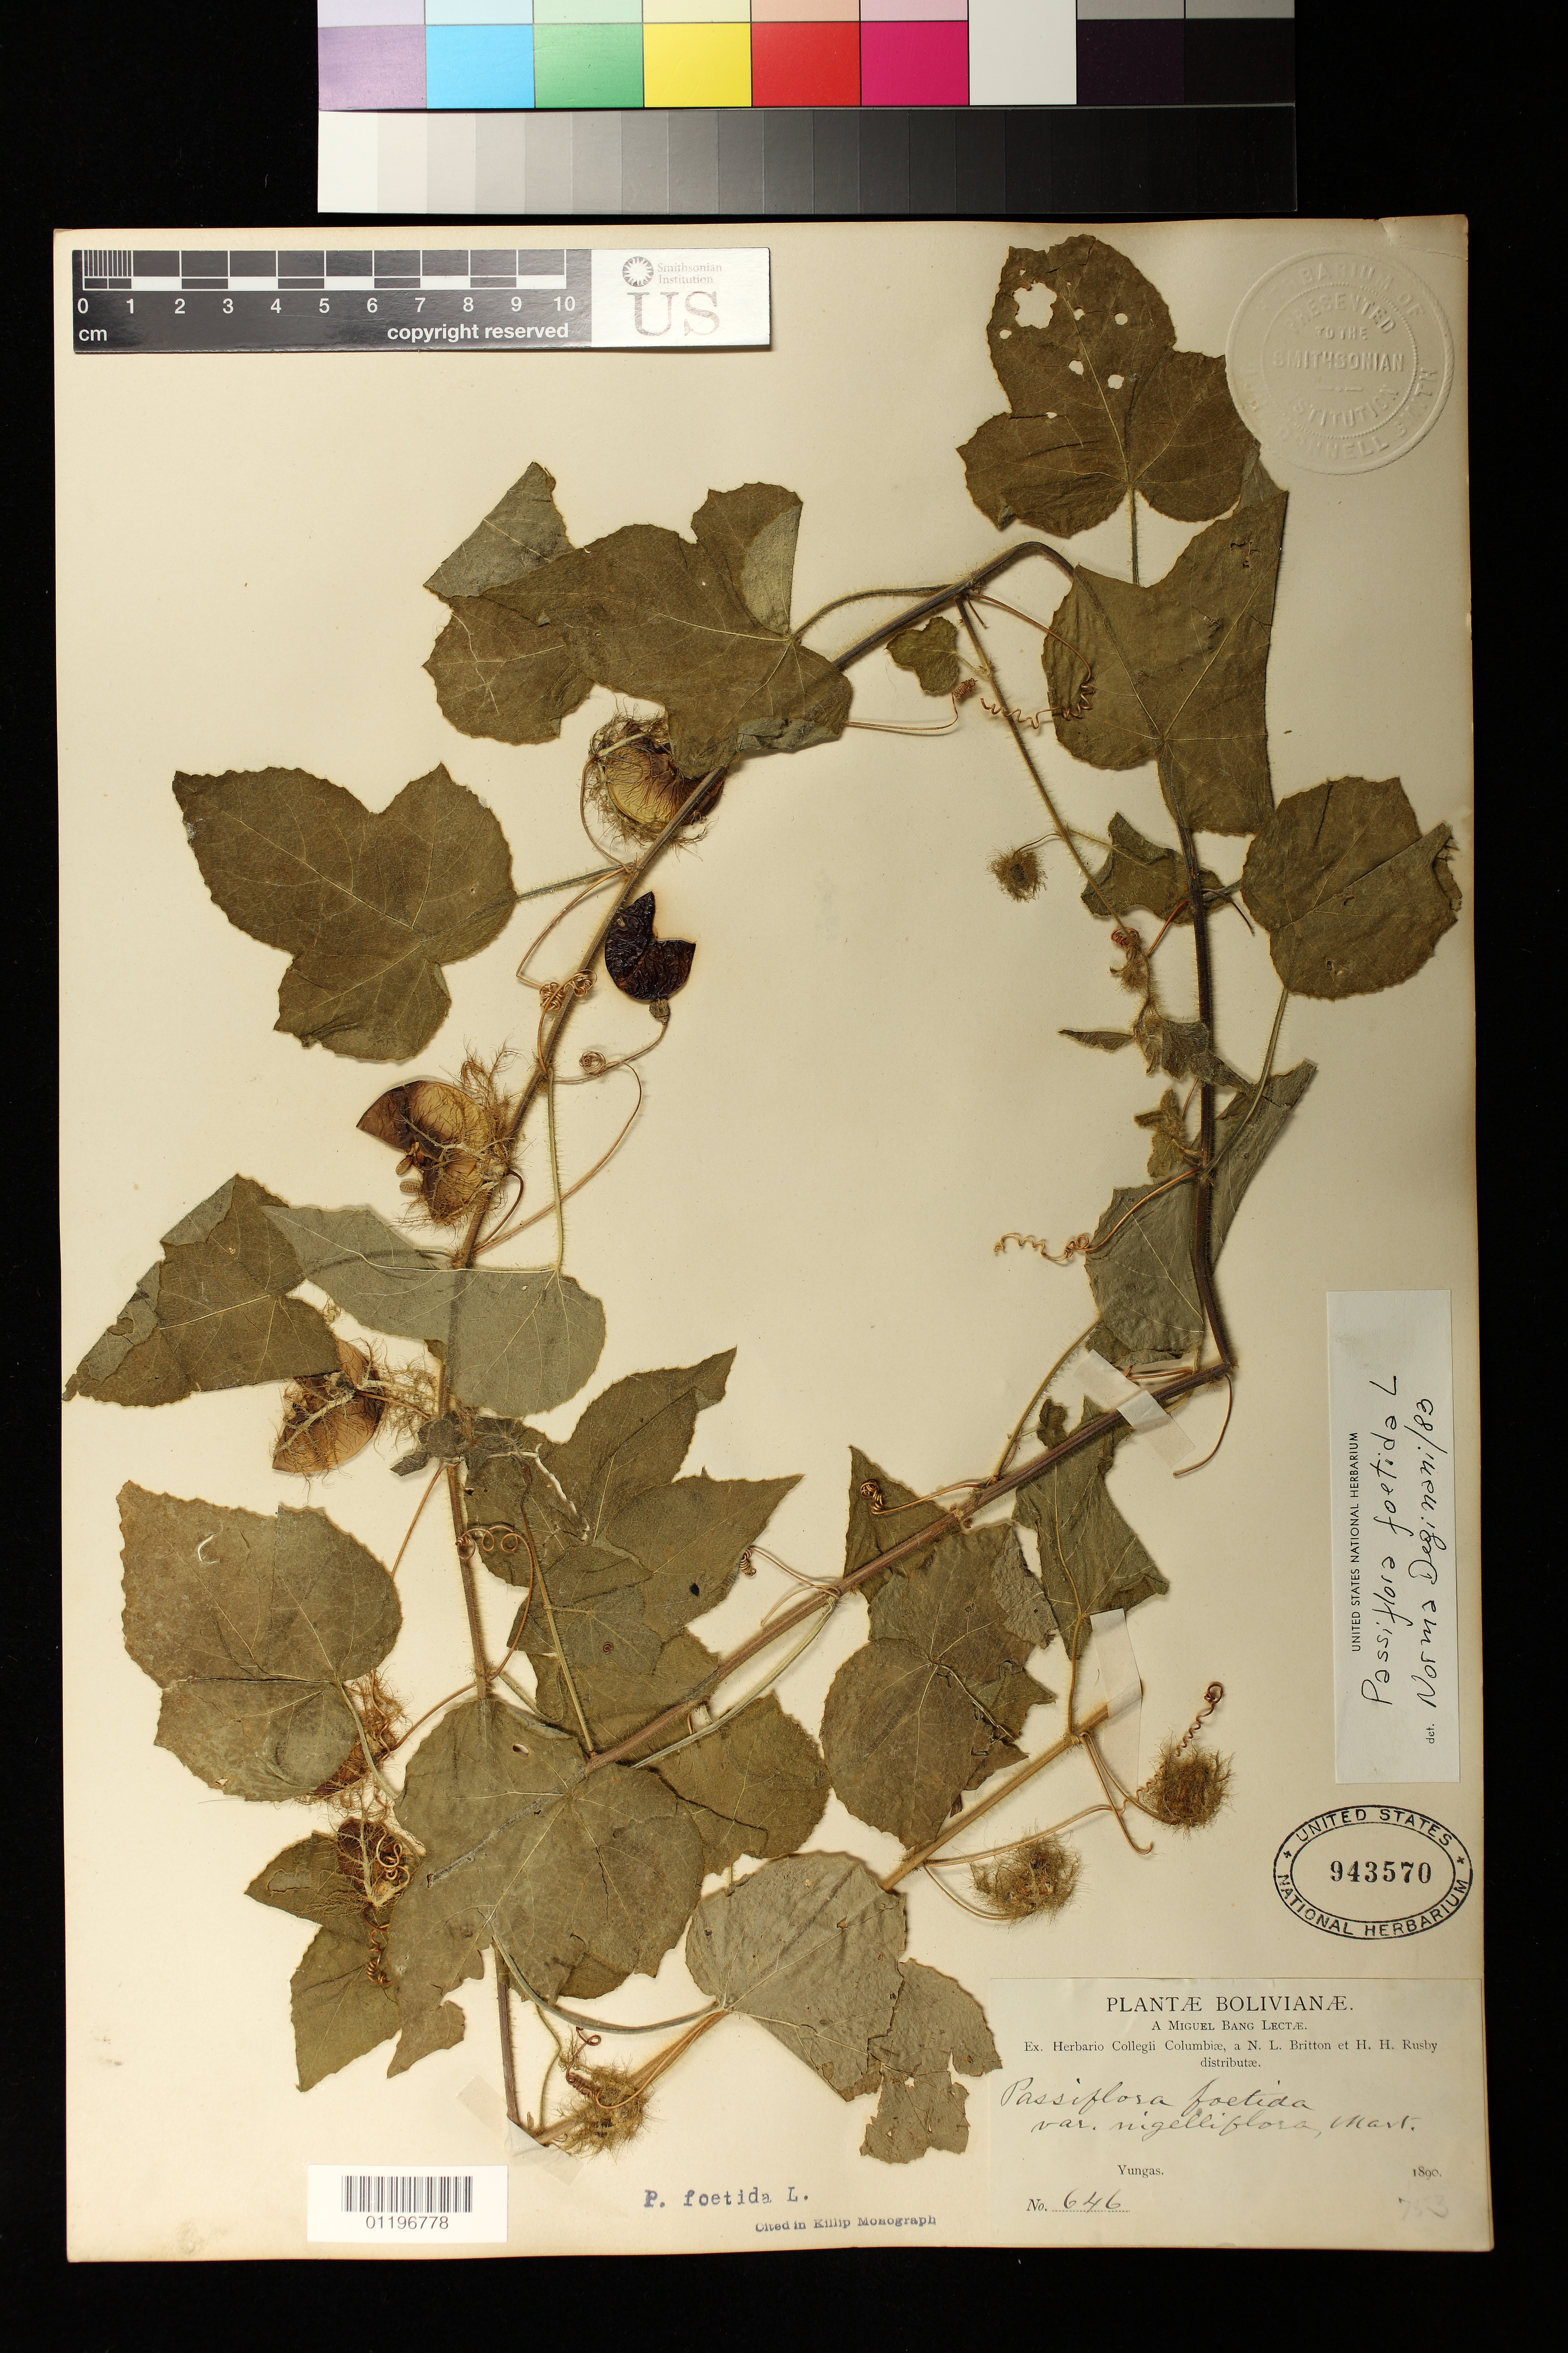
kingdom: Plantae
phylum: Tracheophyta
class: Magnoliopsida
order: Malpighiales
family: Passifloraceae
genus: Passiflora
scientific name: Passiflora foetida var. nigelliflora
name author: (Hook.) Mast.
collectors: M. Bang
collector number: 646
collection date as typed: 1890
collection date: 1890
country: Bolivia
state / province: La Paz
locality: Yungas.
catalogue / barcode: US 943570